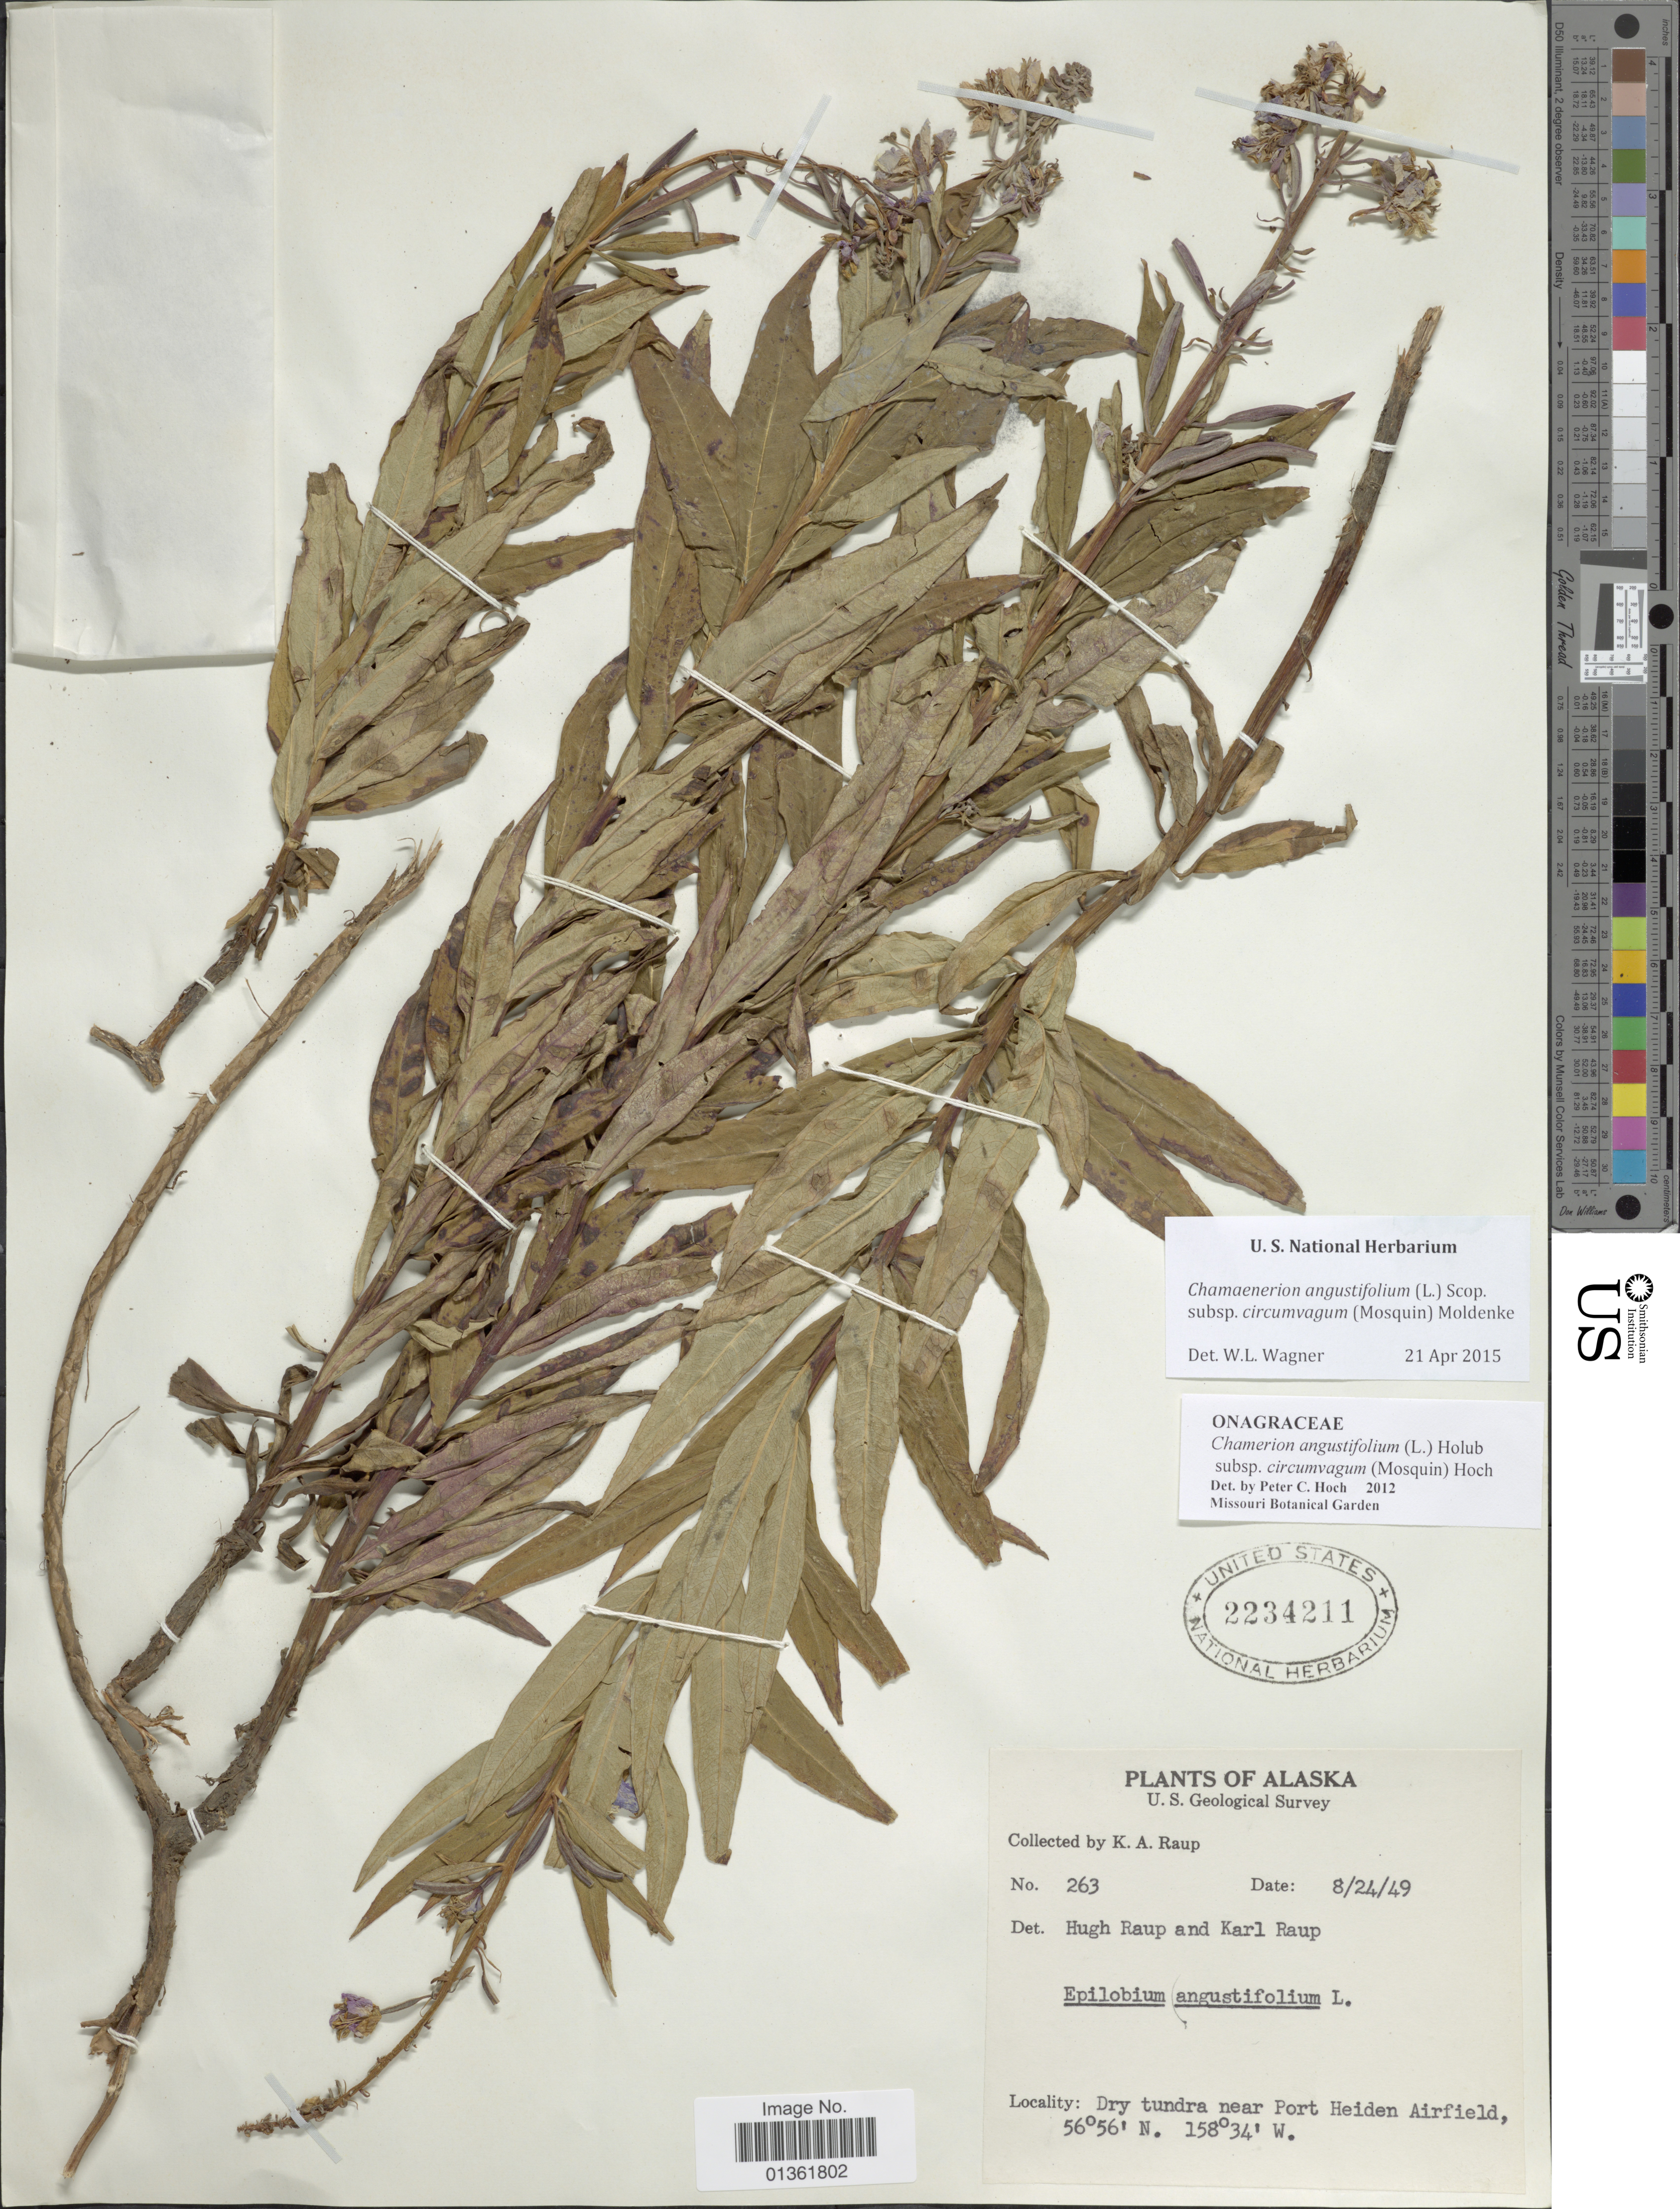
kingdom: Plantae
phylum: Tracheophyta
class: Magnoliopsida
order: Myrtales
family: Onagraceae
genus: Chamaenerion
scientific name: Chamaenerion angustifolium subsp. circumvagum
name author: (Mosquin) Moldenke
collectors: K. Raup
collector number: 263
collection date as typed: Transcribed d/m/y: 24/8/49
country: United States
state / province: Alaska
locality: Dry tundra near Port Heiden Airfield.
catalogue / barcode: US 2234211